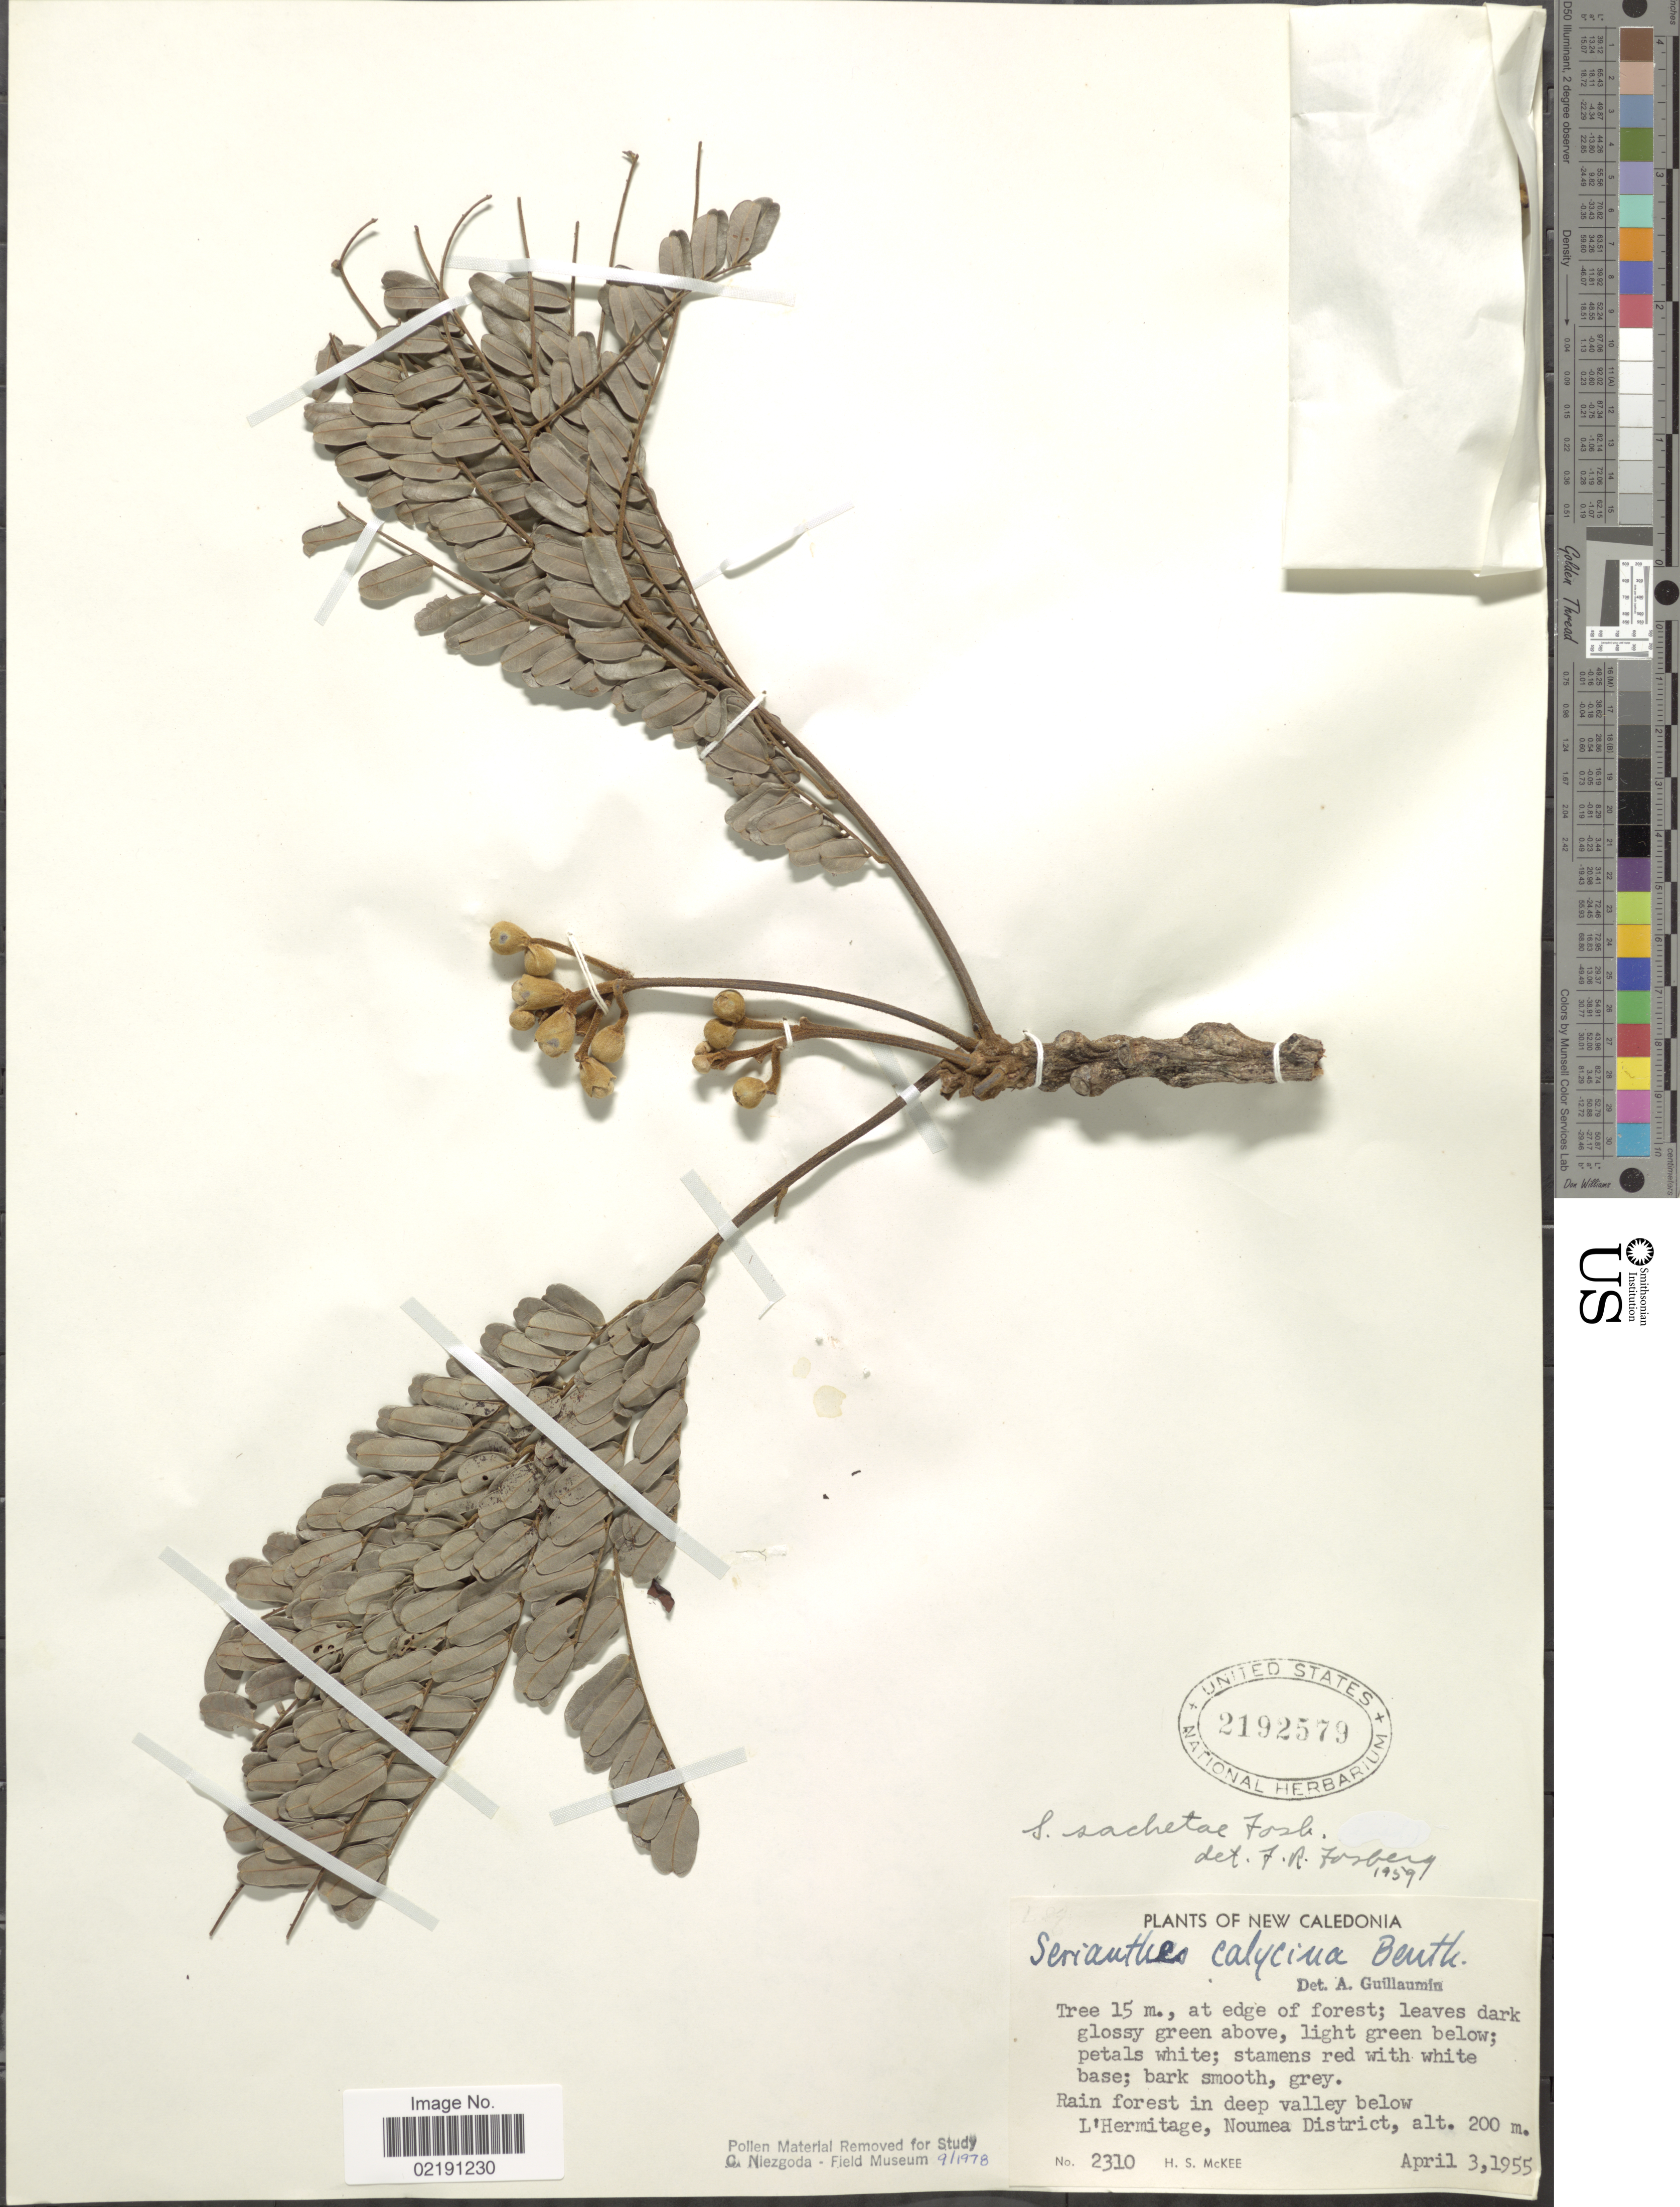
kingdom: Plantae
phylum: Tracheophyta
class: Magnoliopsida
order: Fabales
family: Fabaceae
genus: Serianthes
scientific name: Serianthes sachetae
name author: Fosberg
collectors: H. S. McKee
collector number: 2310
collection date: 1955-04-03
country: New Caledonia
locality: Rain forest in deep valley below L'Hermitage, Noumea District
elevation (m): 200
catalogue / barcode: US 2192579